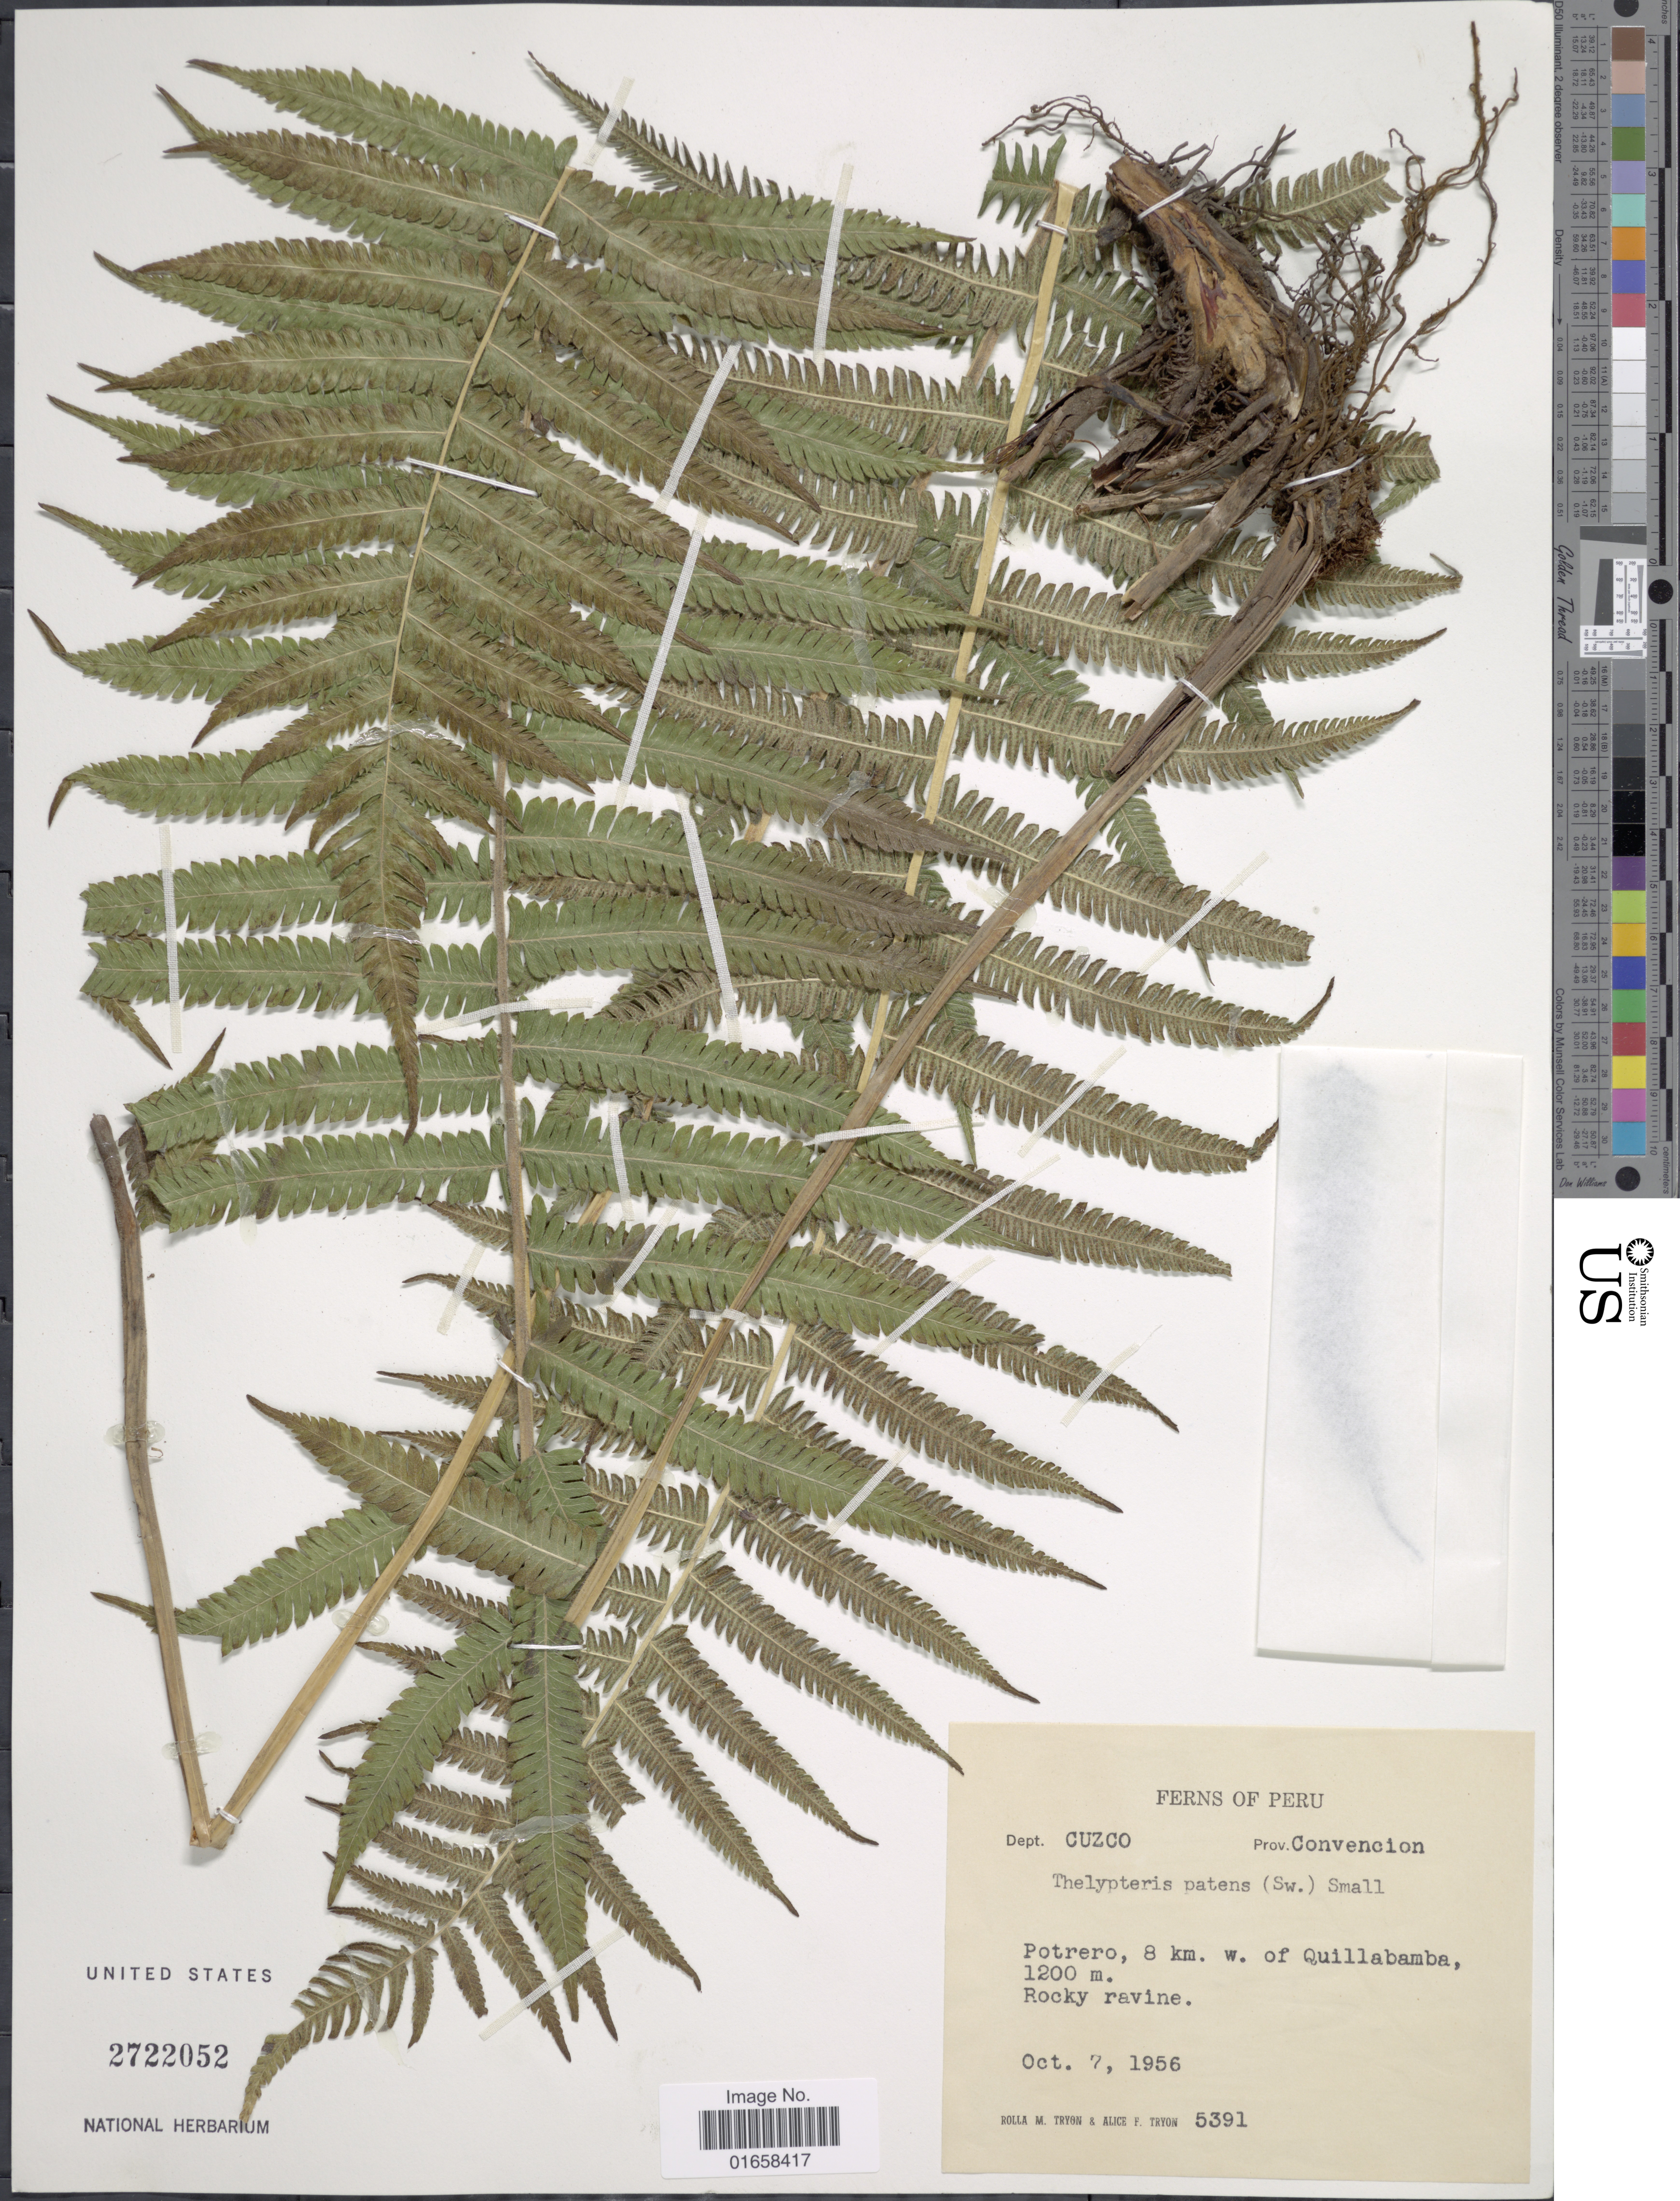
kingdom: Plantae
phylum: Tracheophyta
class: Polypodiopsida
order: Polypodiales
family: Thelypteridaceae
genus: Christella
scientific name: Christella patens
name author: (Sw.) Holttum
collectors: R. M. Tryon & A. F. Tryon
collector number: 5391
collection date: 1956-10-07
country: Peru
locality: Potrero, 8 km. w. of Quillabamba.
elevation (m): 1200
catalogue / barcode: US 2722052